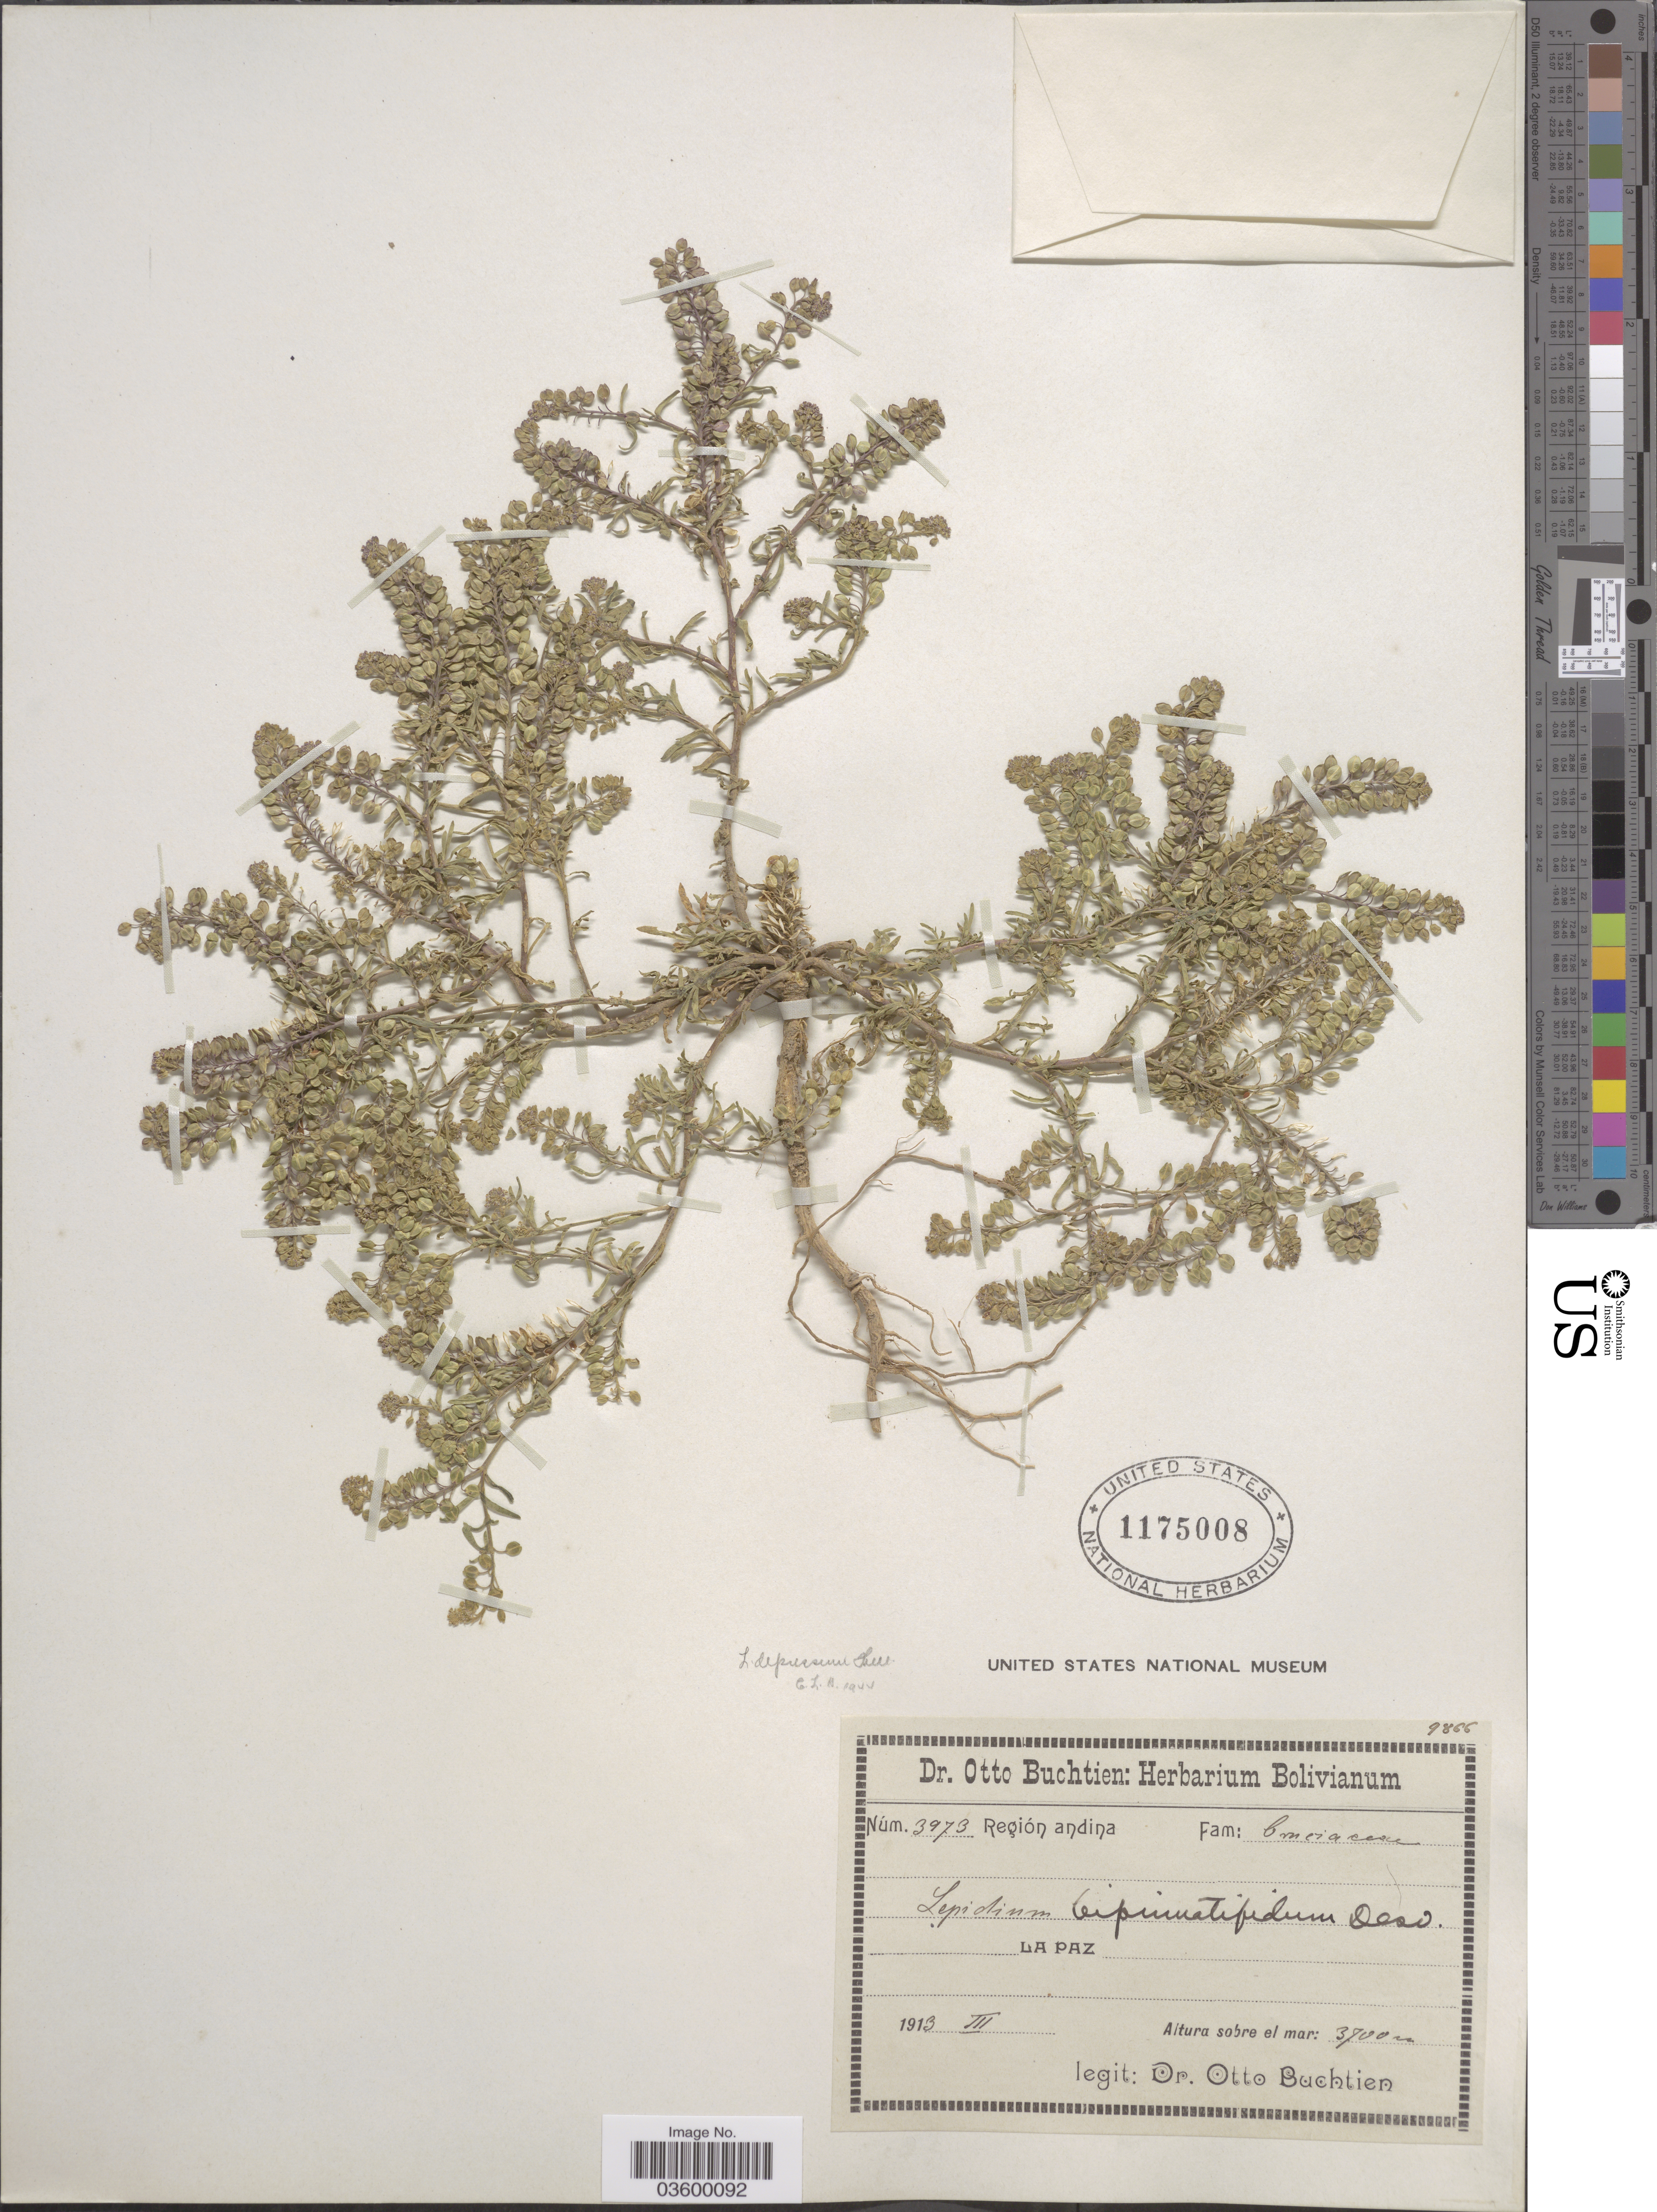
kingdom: Plantae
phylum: Tracheophyta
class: Magnoliopsida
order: Brassicales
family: Brassicaceae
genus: Lepidium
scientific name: Lepidium depressum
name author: Thell.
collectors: O. Buchtien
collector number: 3973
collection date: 1913-03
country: Bolivia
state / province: La Paz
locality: Región andina.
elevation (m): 3700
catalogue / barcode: US 1175008